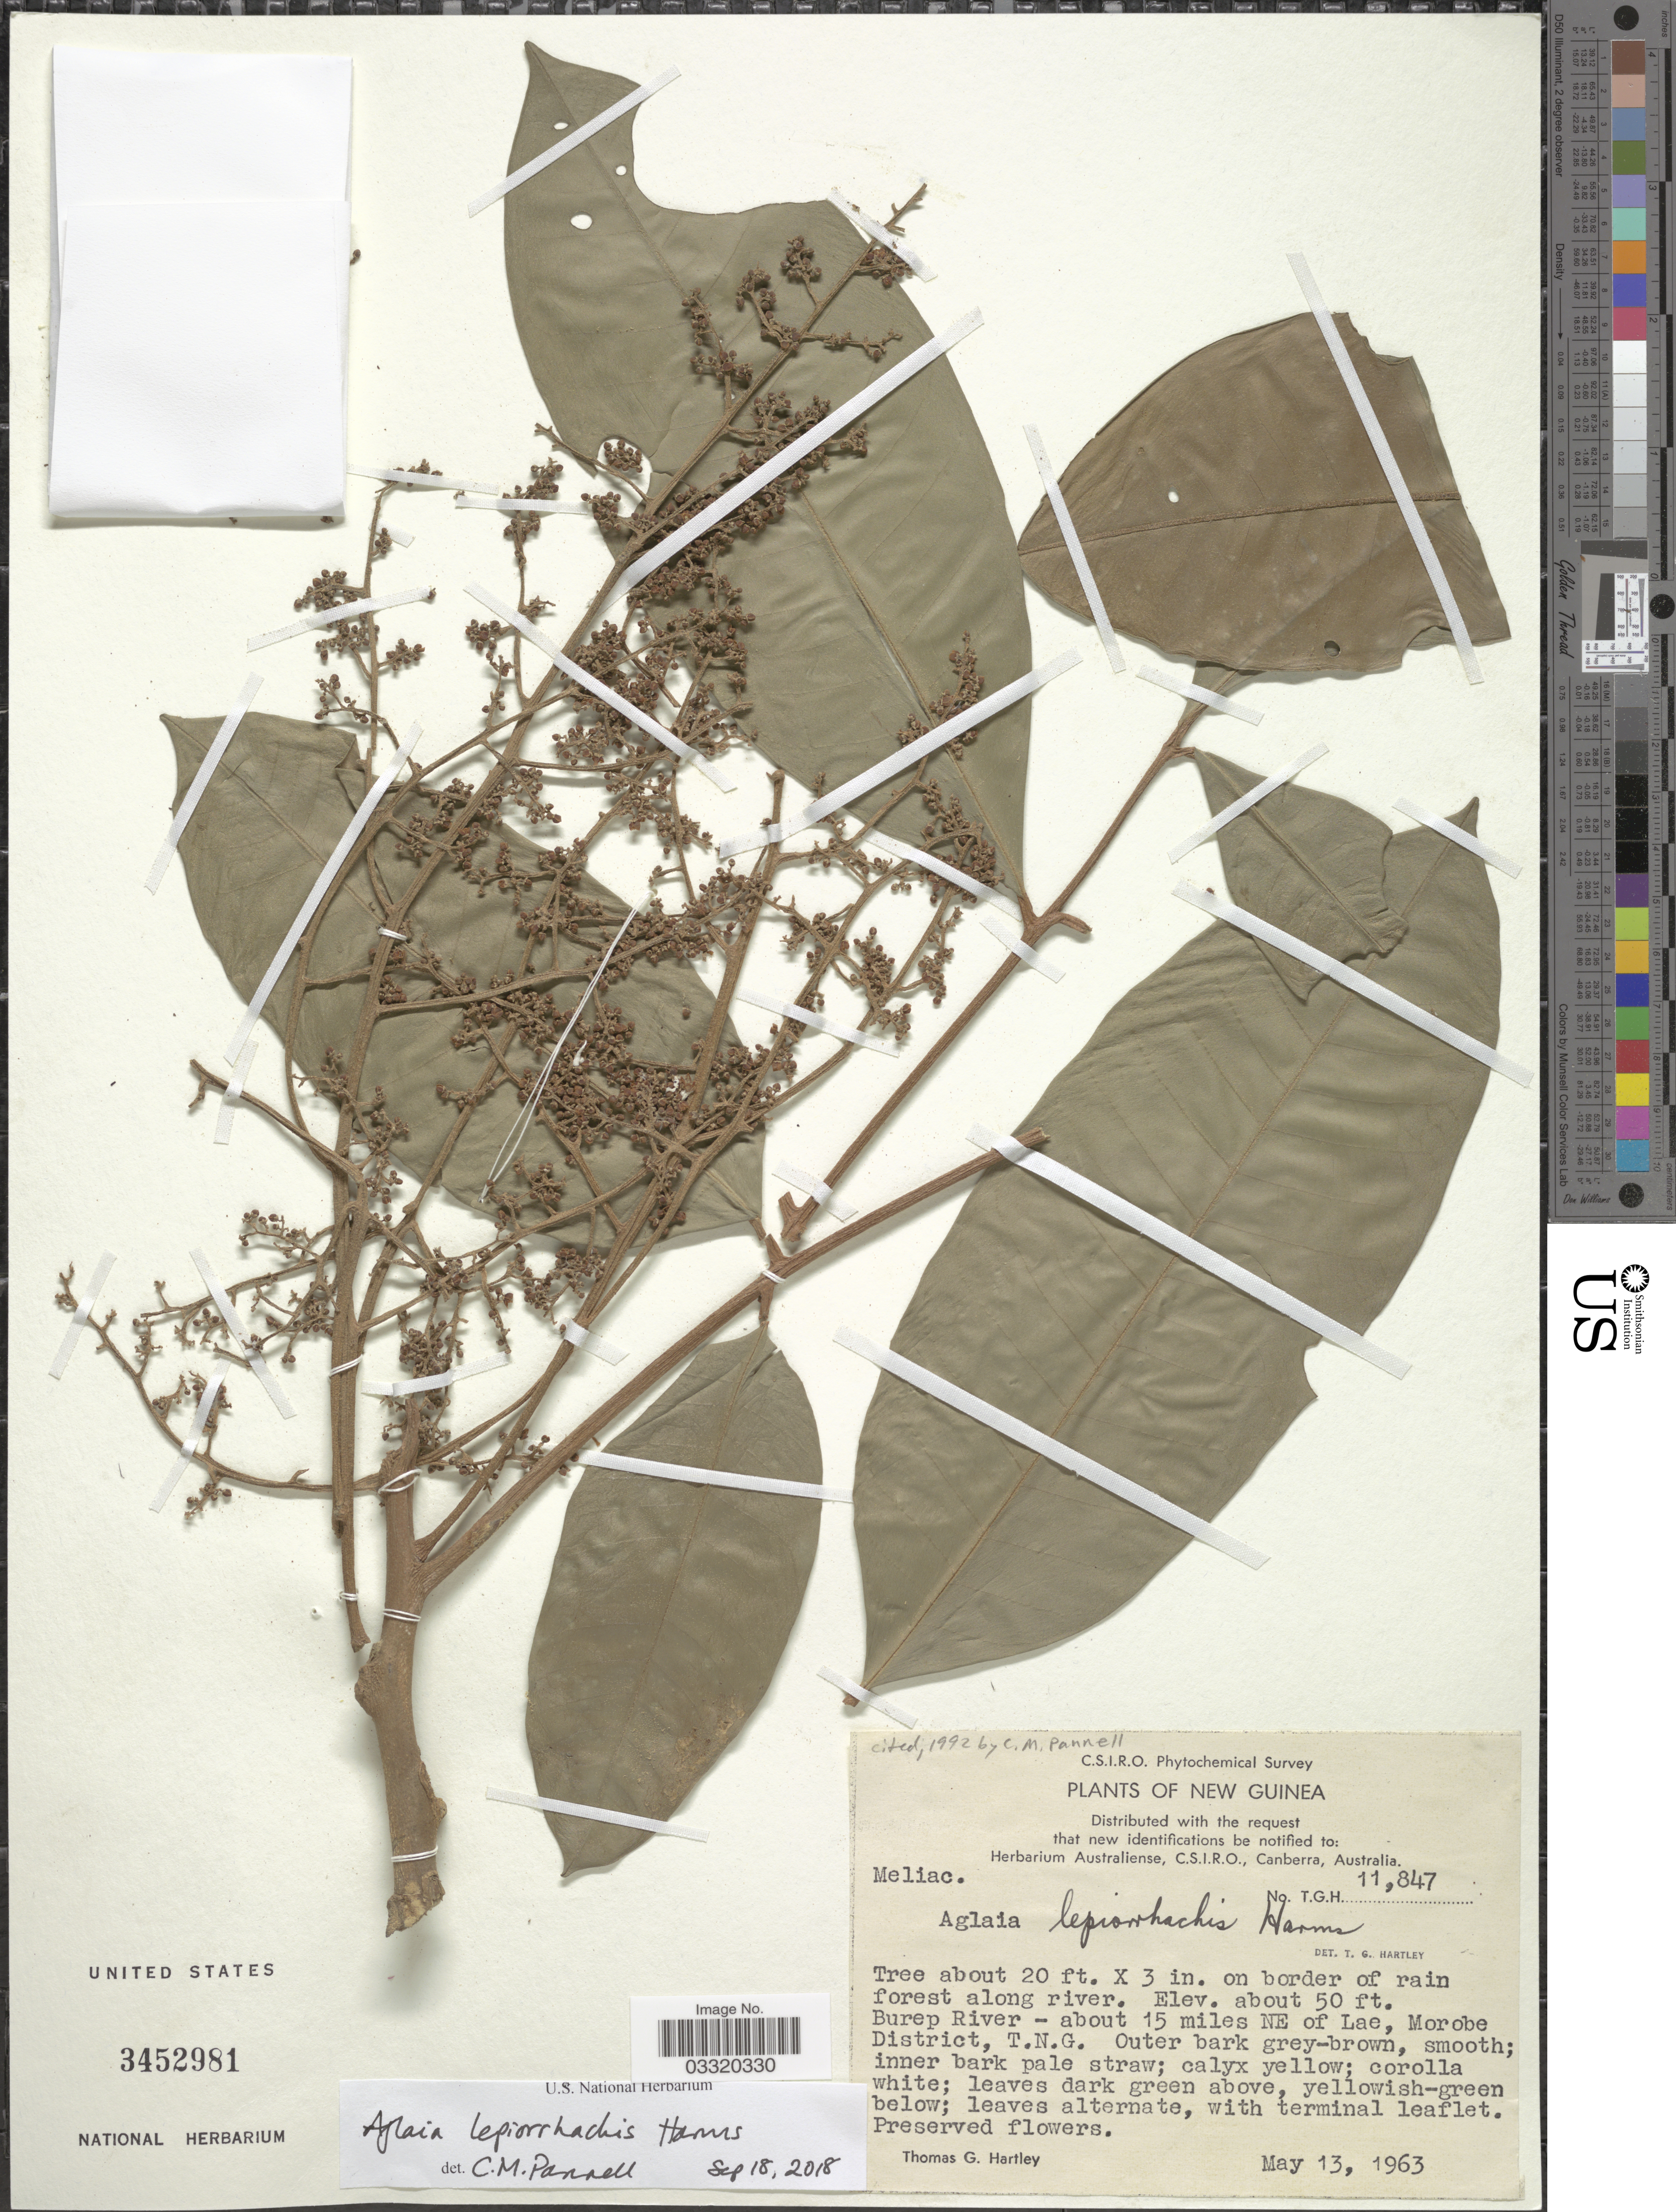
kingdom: Plantae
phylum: Tracheophyta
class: Magnoliopsida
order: Sapindales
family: Meliaceae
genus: Aglaia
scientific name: Aglaia lepiorrhachis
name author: Harms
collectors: T. G. Hartley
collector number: T.G.H.11847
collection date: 1963-05-13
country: Papua New Guinea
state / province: Morobe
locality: New Guinea. Burep River - about 15 miles NE of Lae, Morobe District, T.N.G.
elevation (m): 15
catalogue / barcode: US 3452981